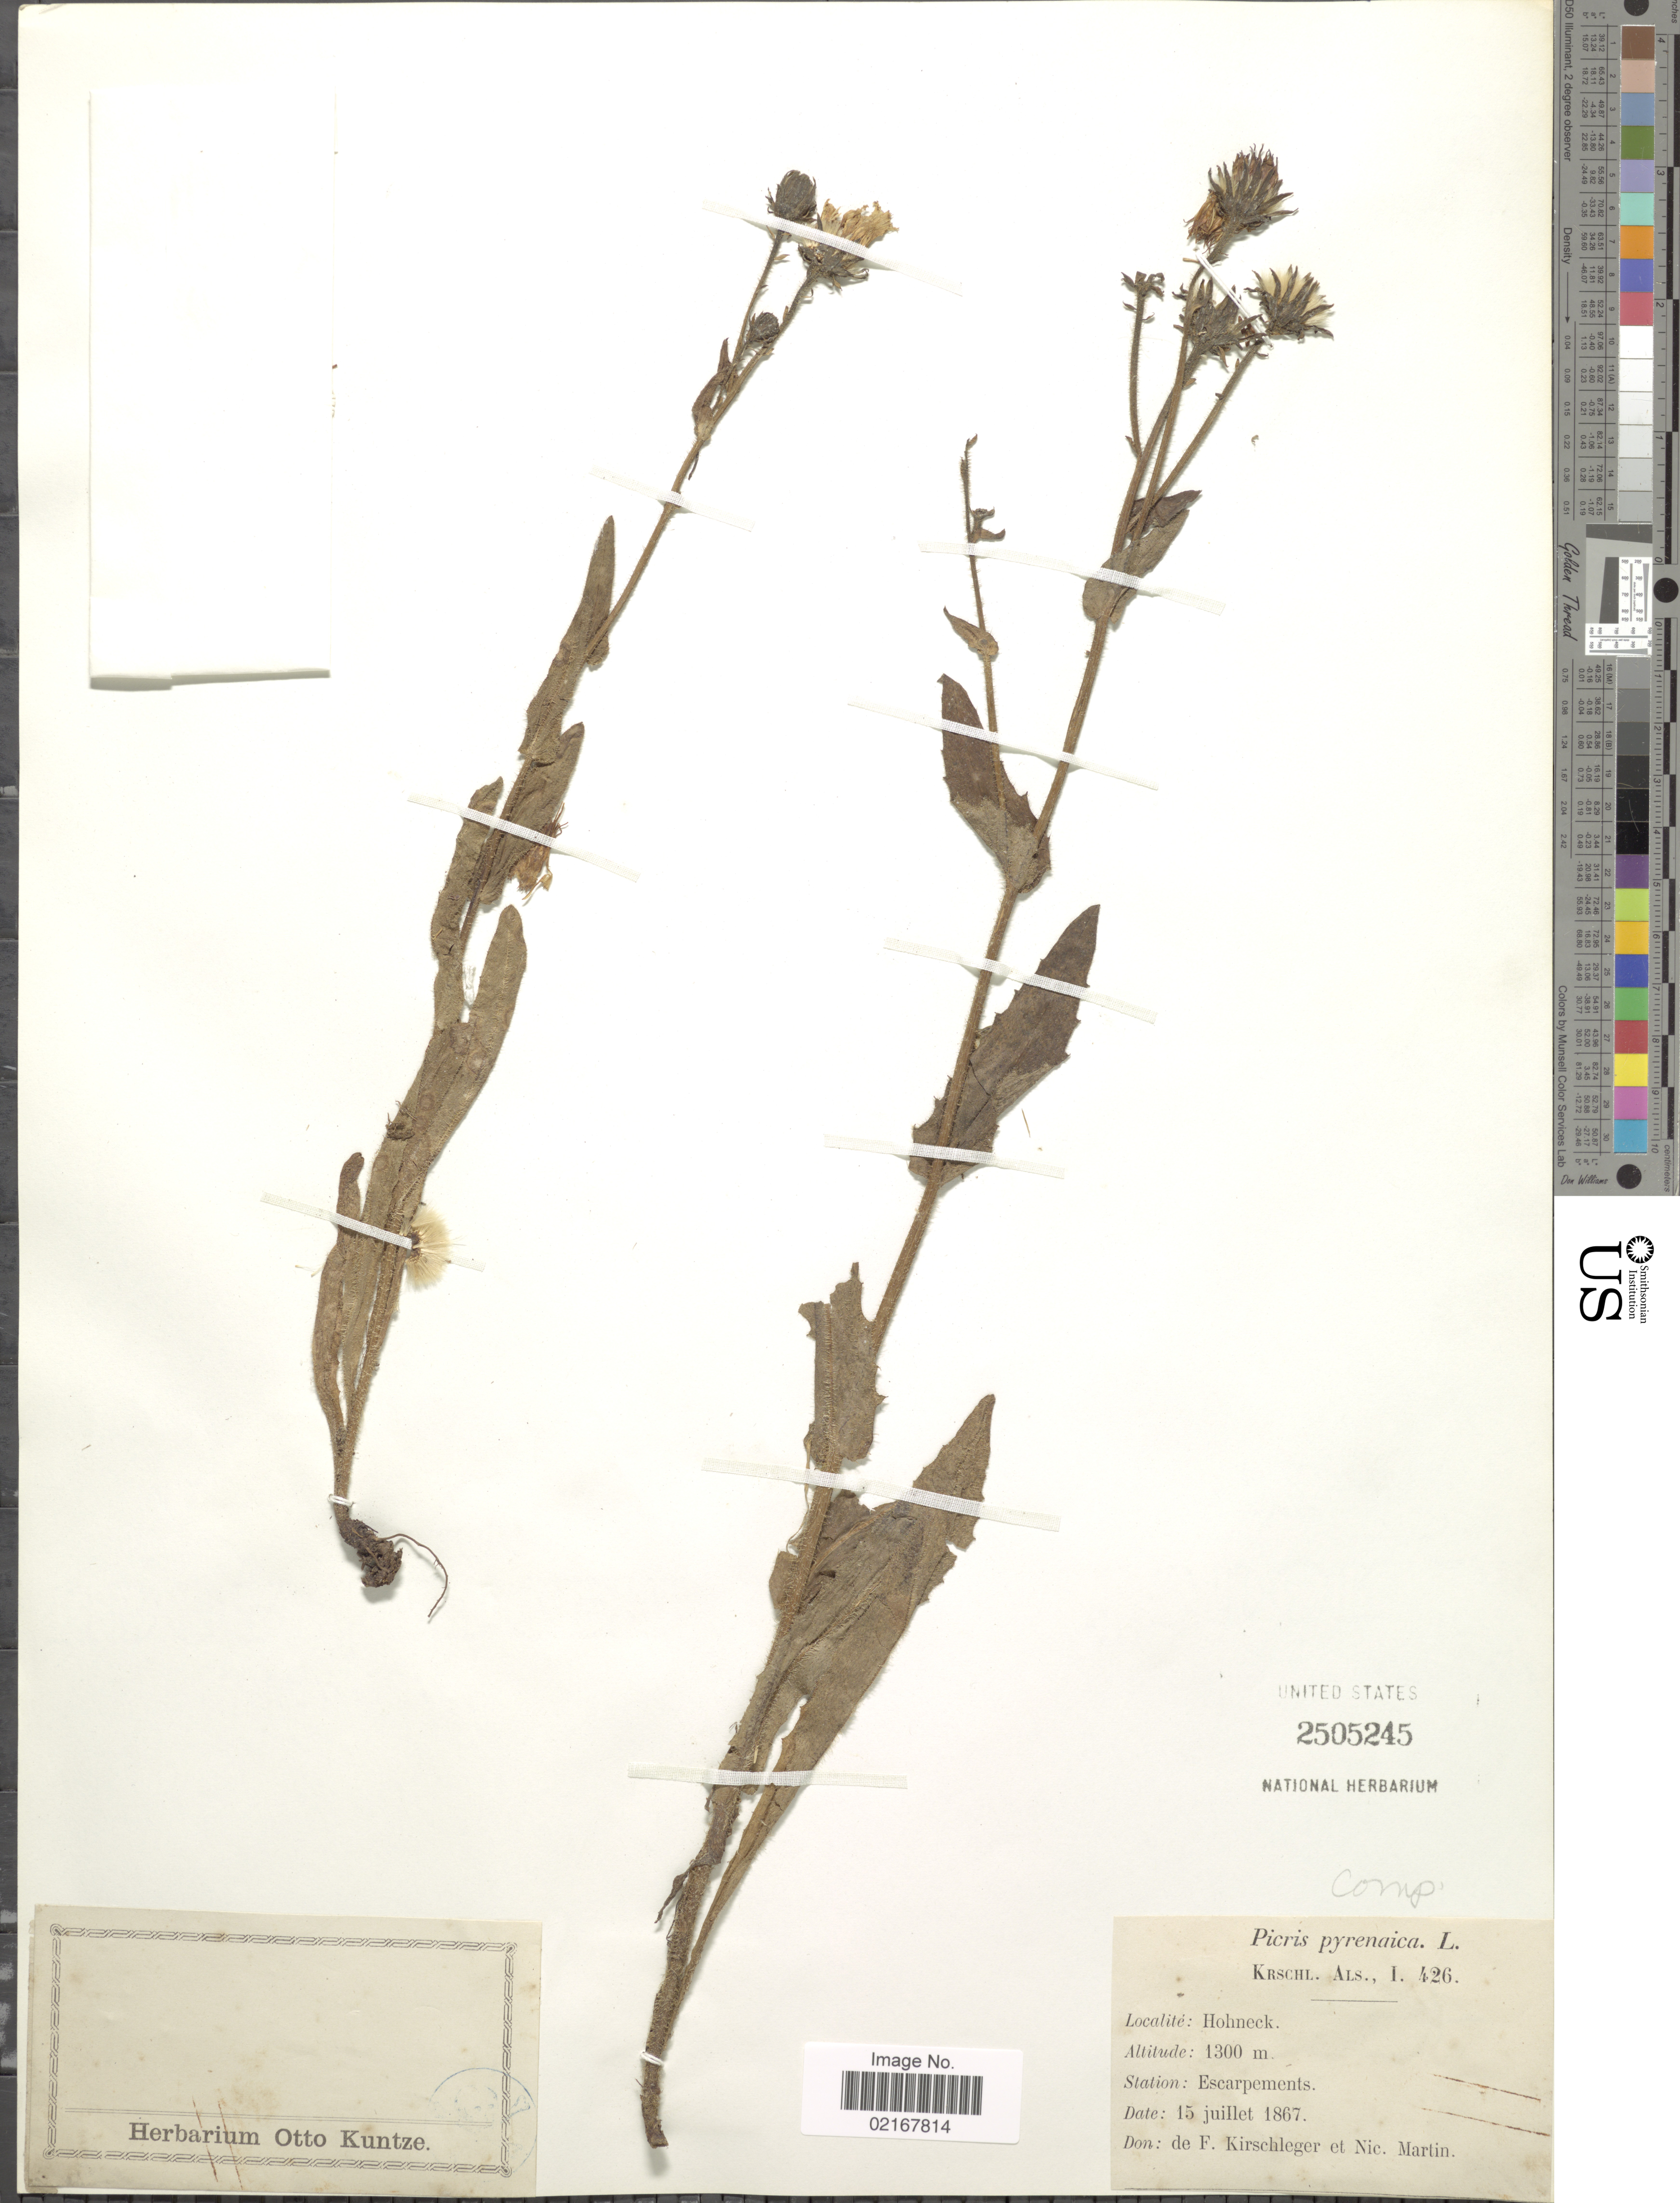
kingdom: Plantae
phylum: Tracheophyta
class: Magnoliopsida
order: Asterales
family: Asteraceae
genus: Crepis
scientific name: Crepis pyrenaica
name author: (L.) Greuter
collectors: F. Kirschleger & N. Martin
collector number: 426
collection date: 1867-07-15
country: Austria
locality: Hohneck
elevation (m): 1300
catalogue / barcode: US 2505245